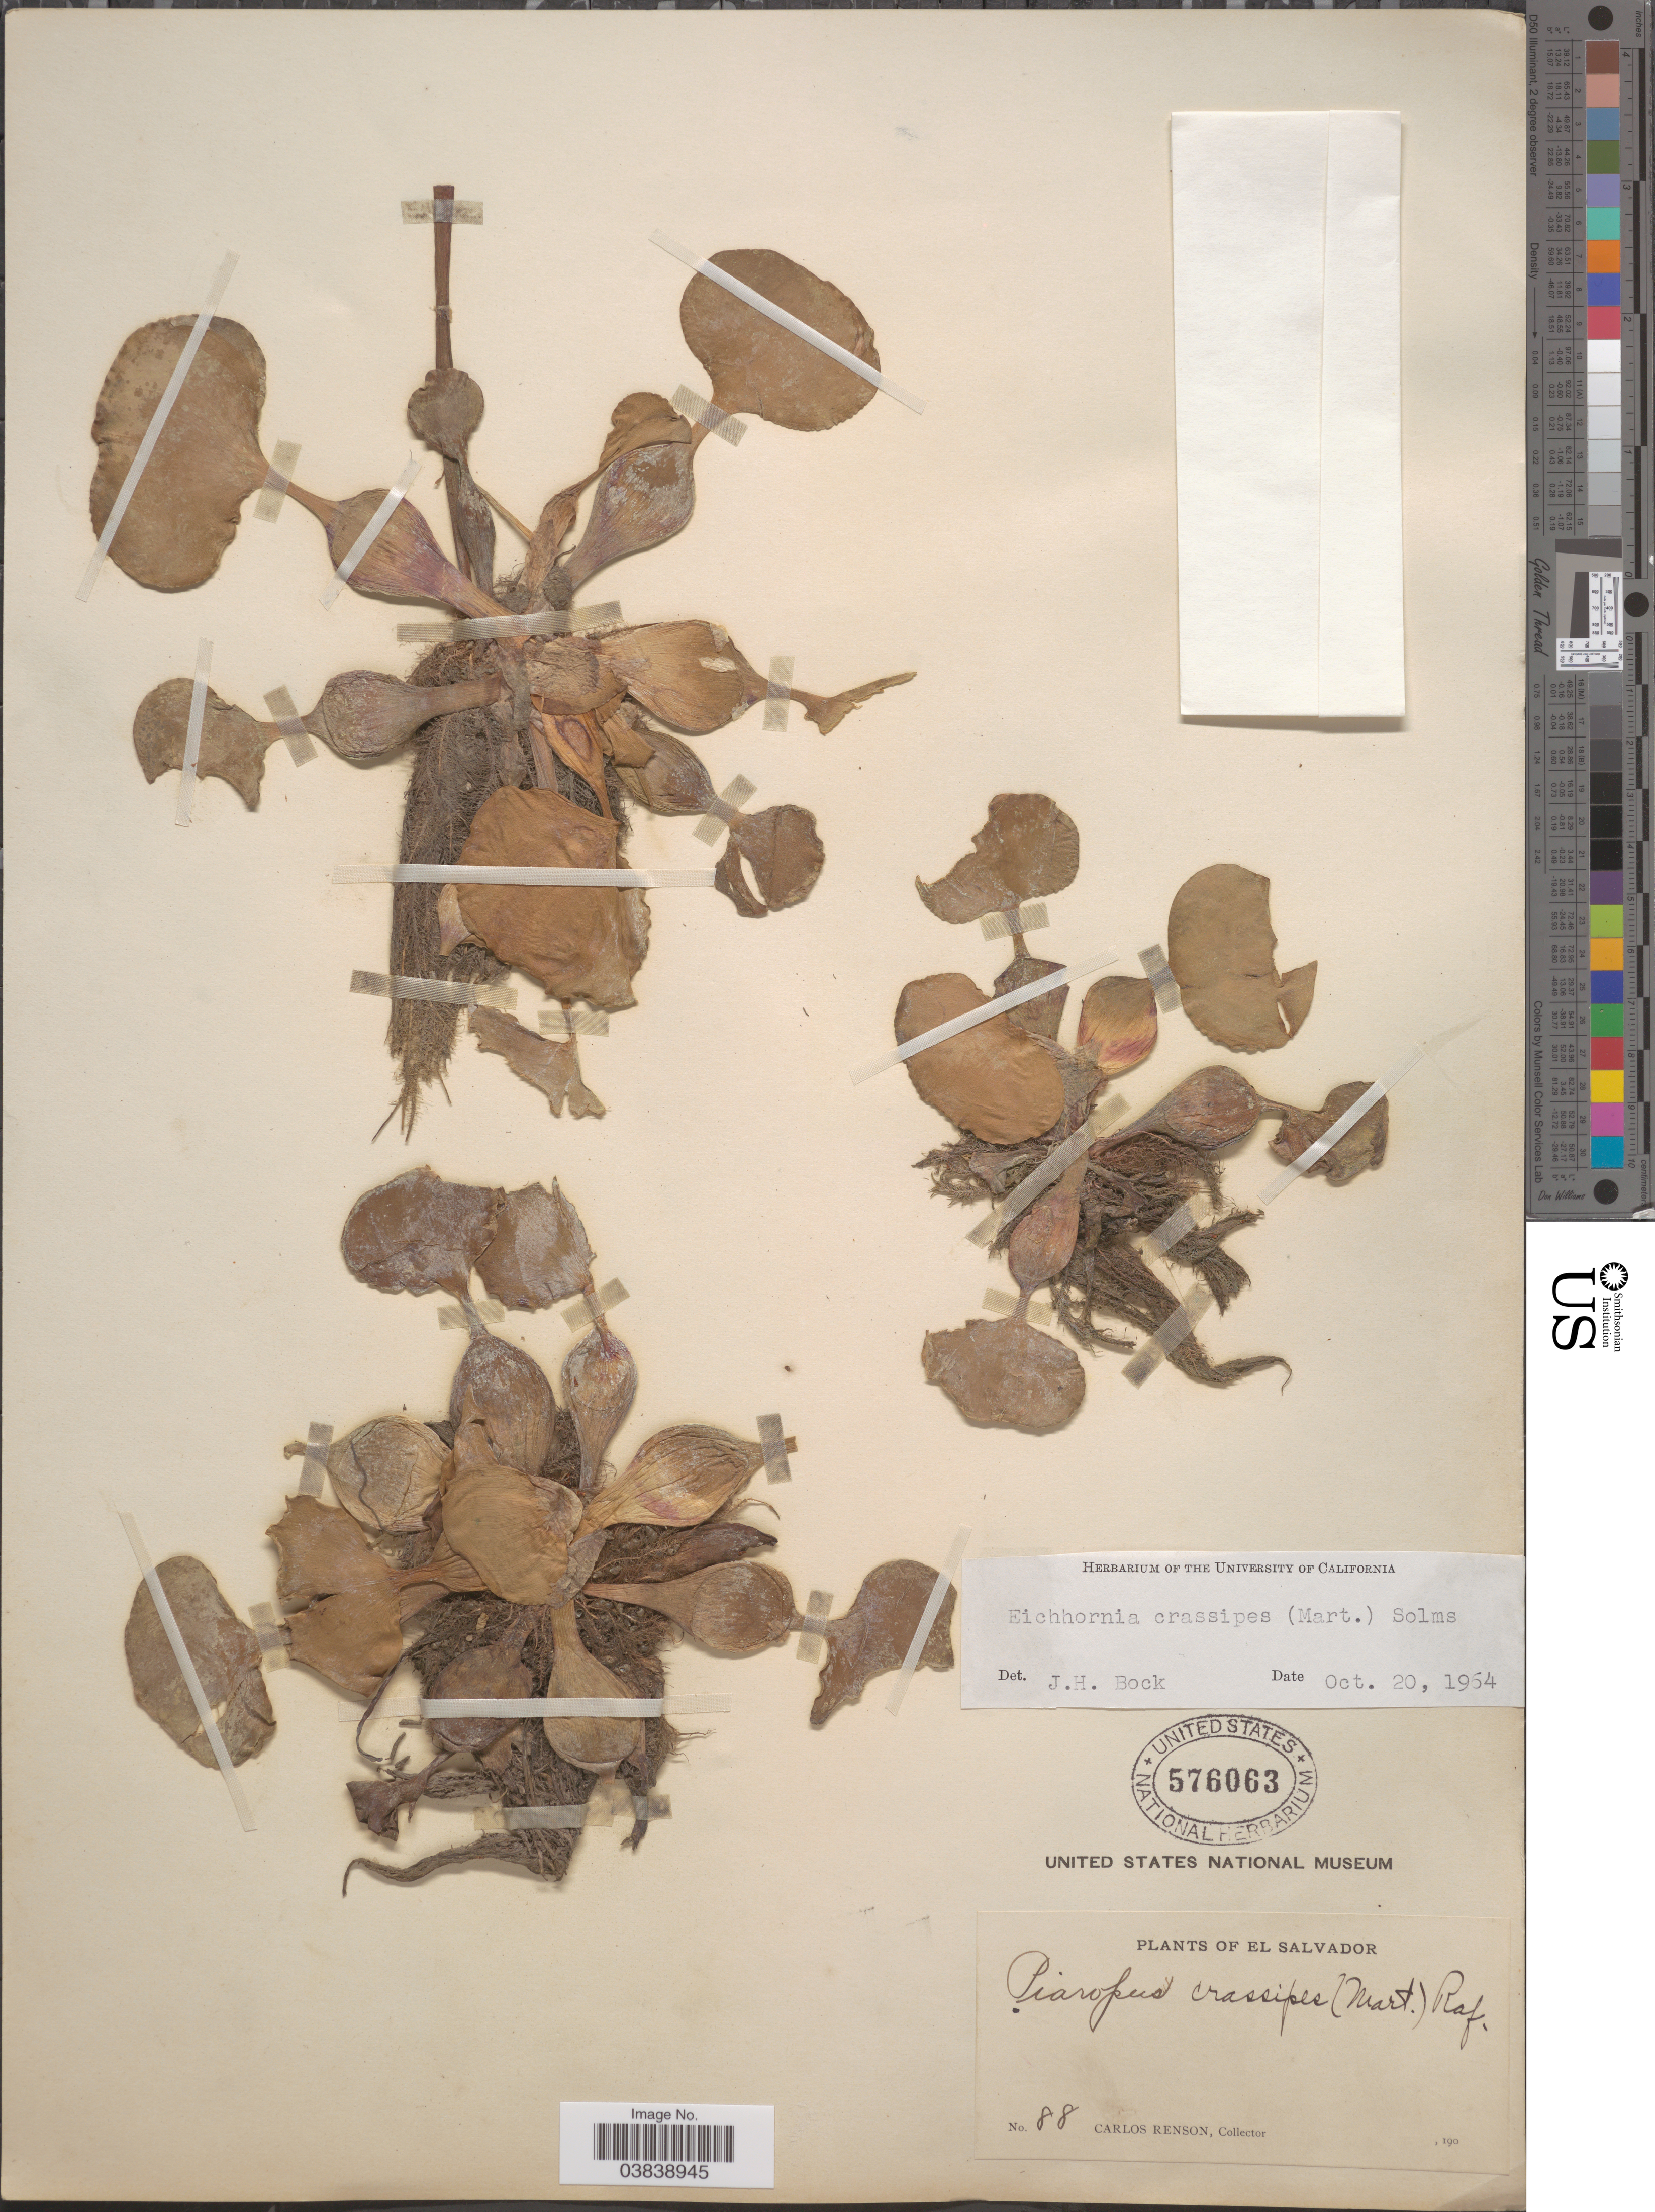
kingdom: Plantae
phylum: Tracheophyta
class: Liliopsida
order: Commelinales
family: Pontederiaceae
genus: Eichhornia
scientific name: Eichhornia crassipes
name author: (Mart.) Solms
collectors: C. Renson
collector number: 88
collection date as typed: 190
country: El Salvador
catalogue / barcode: US 576063